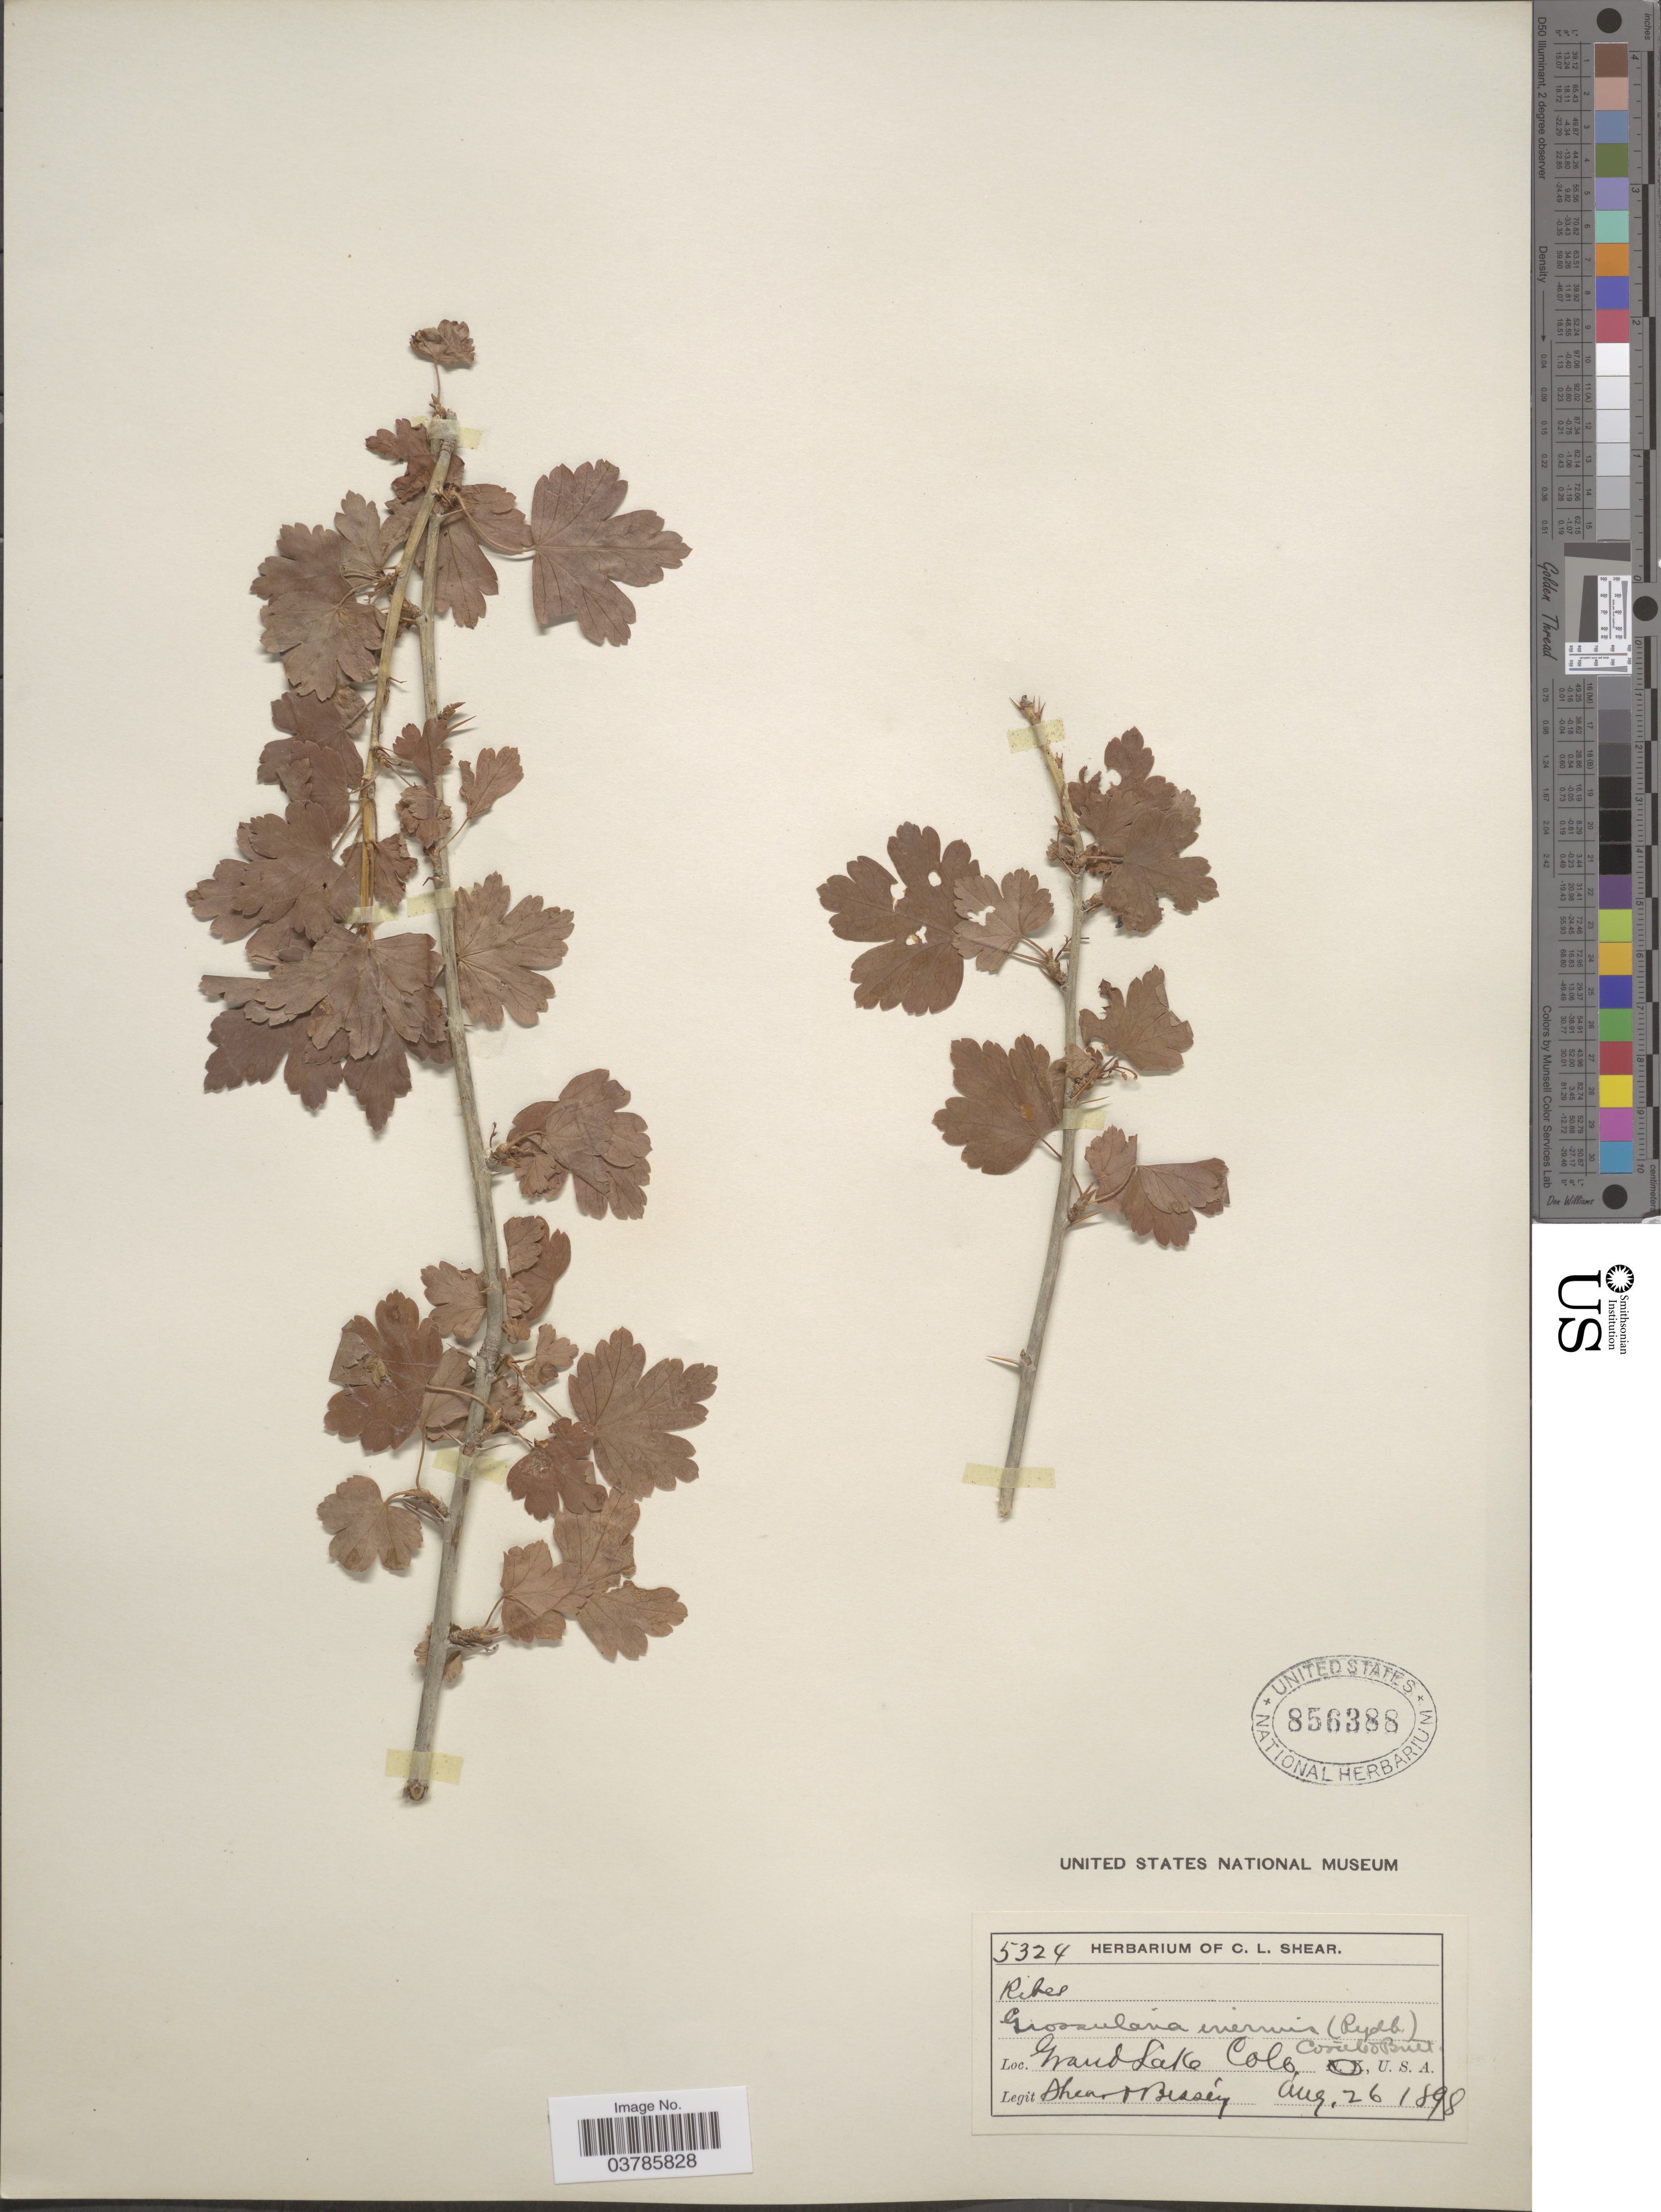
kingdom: Plantae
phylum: Tracheophyta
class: Magnoliopsida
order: Saxifragales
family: Grossulariaceae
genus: Ribes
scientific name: Ribes inerme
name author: Rydb.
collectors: C. L. Shear & -. Bessey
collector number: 5324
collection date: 1898-08-26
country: United States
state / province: Colorado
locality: Grand Lake.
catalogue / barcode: US 856388